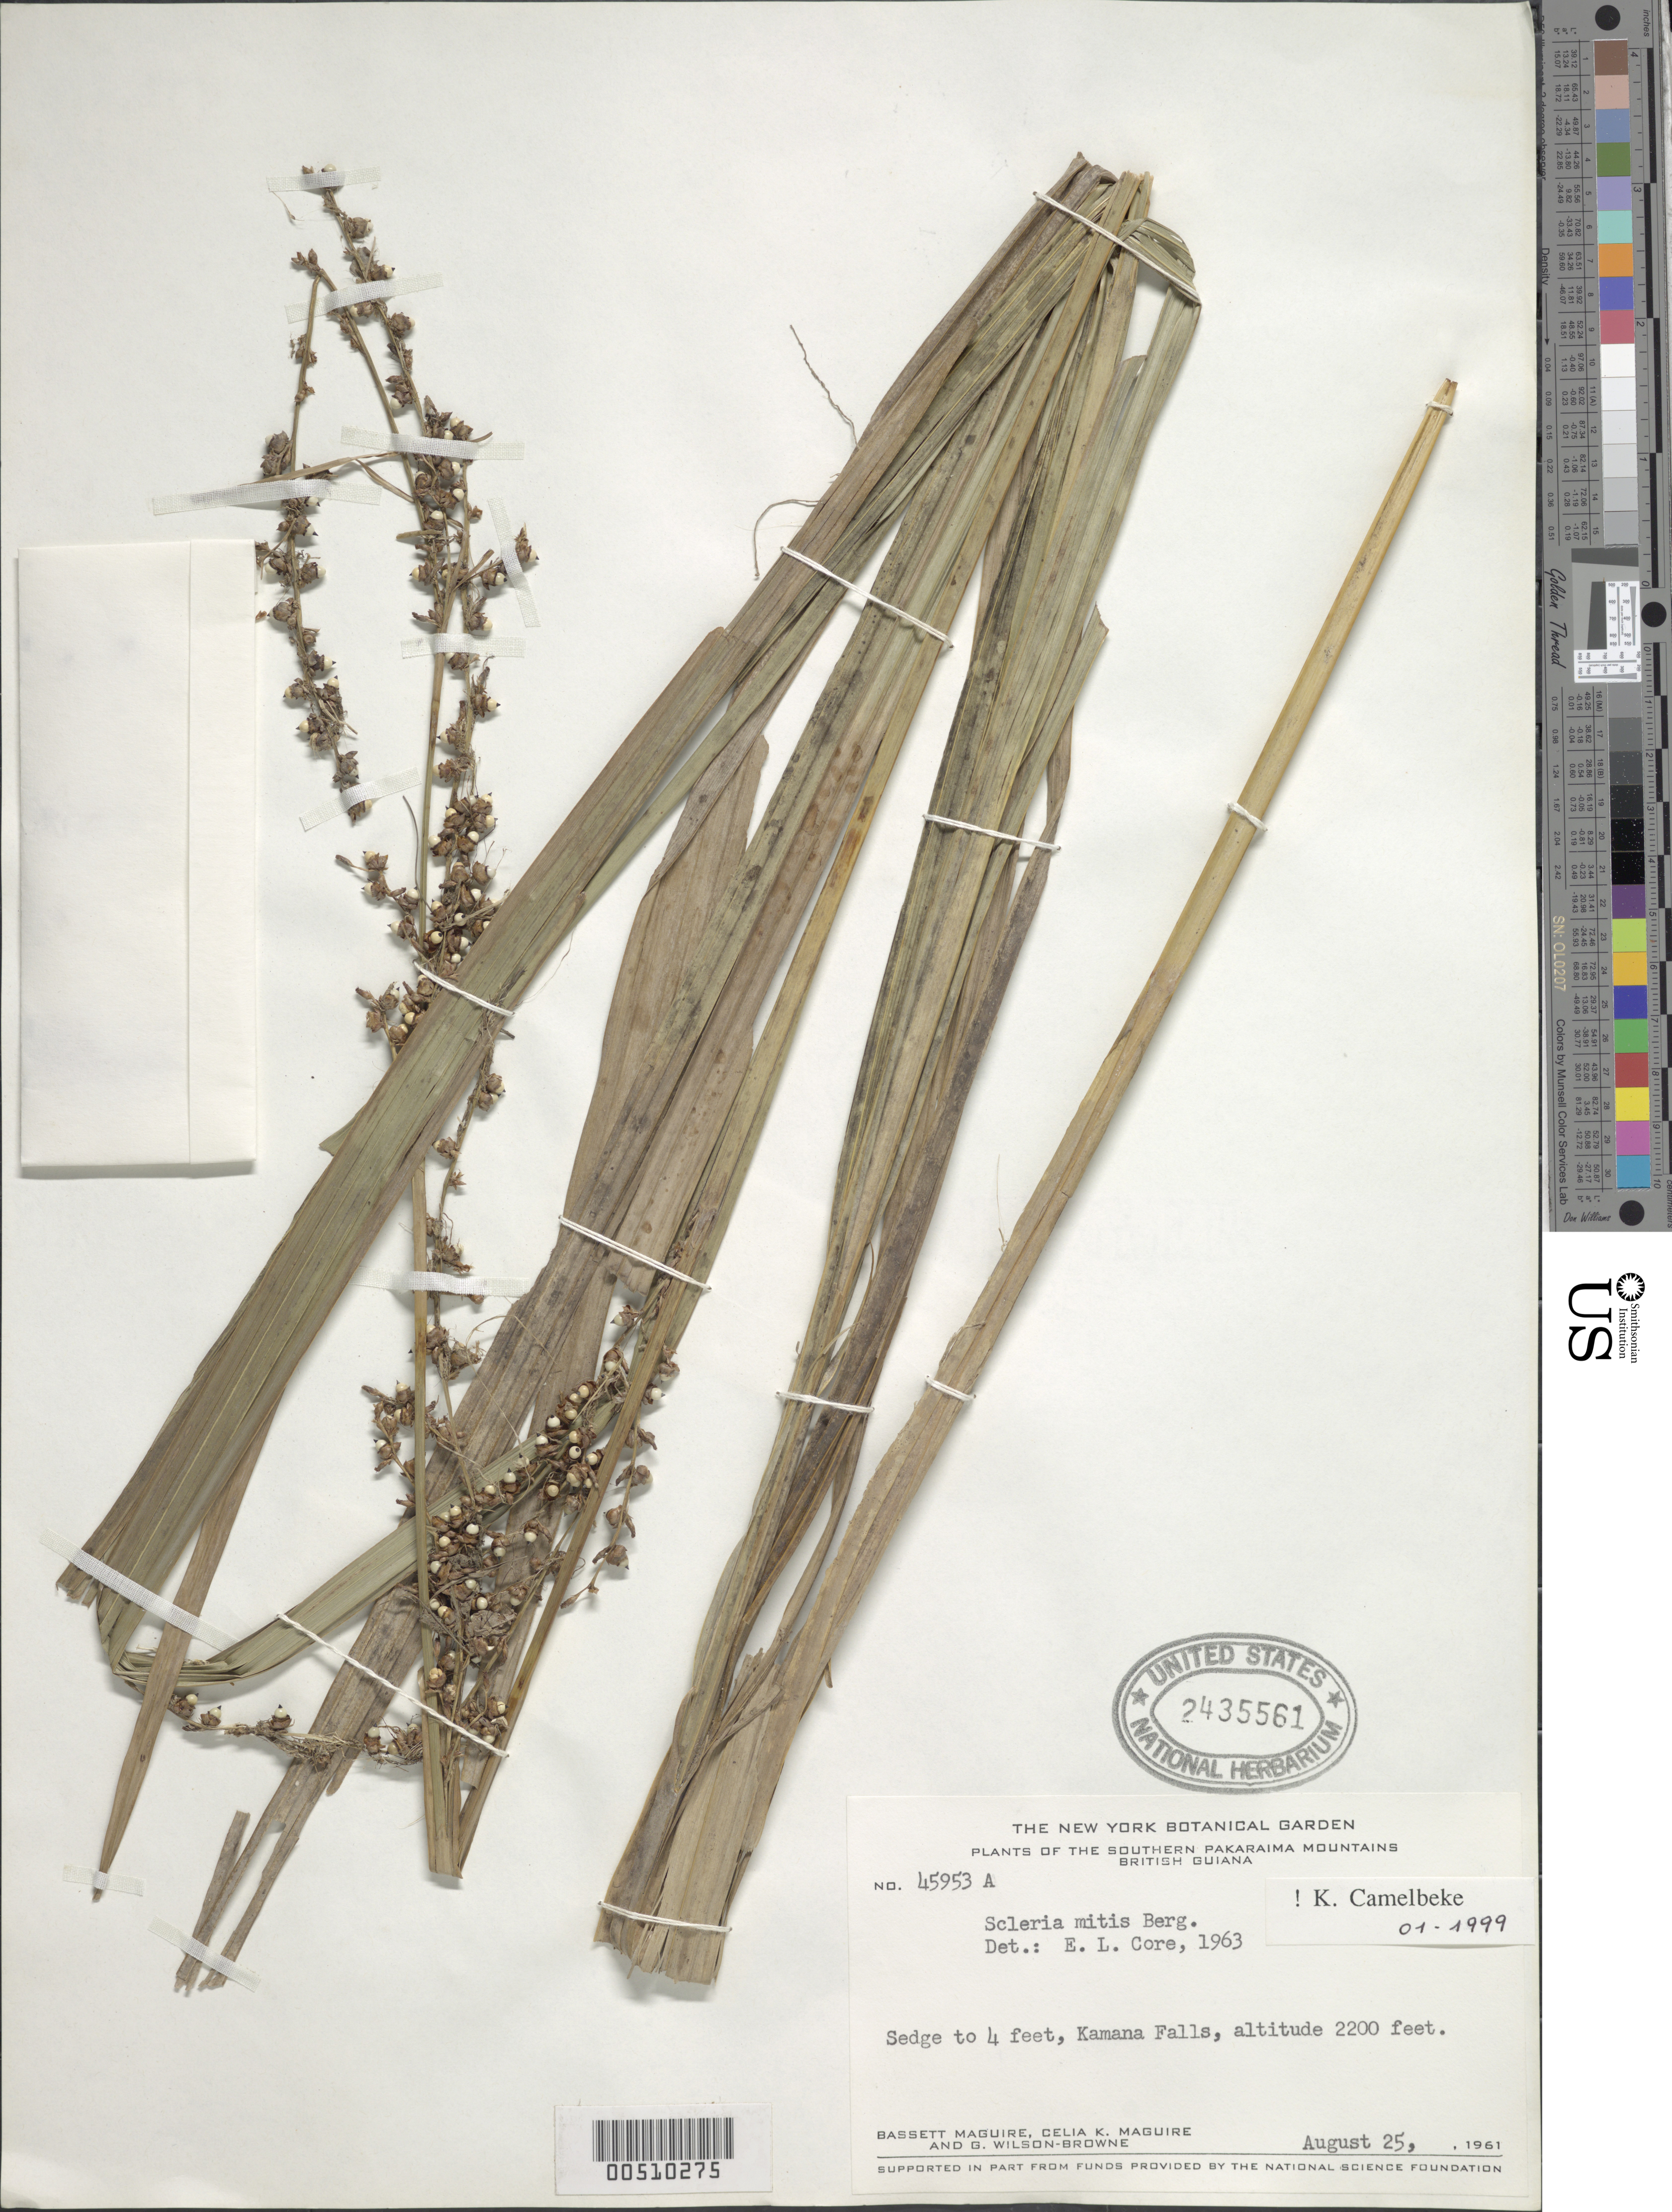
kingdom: Plantae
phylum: Tracheophyta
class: Liliopsida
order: Poales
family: Cyperaceae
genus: Scleria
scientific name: Scleria mitis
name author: P.J. Bergius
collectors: B. Maguire, C. K. Maguire & G. Wilson-Browne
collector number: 45953A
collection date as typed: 25 Aug 1961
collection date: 1961-08-25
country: Guyana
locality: Southern Pakaraima Mountains, Kamana Falls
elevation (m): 671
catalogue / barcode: US 2435561